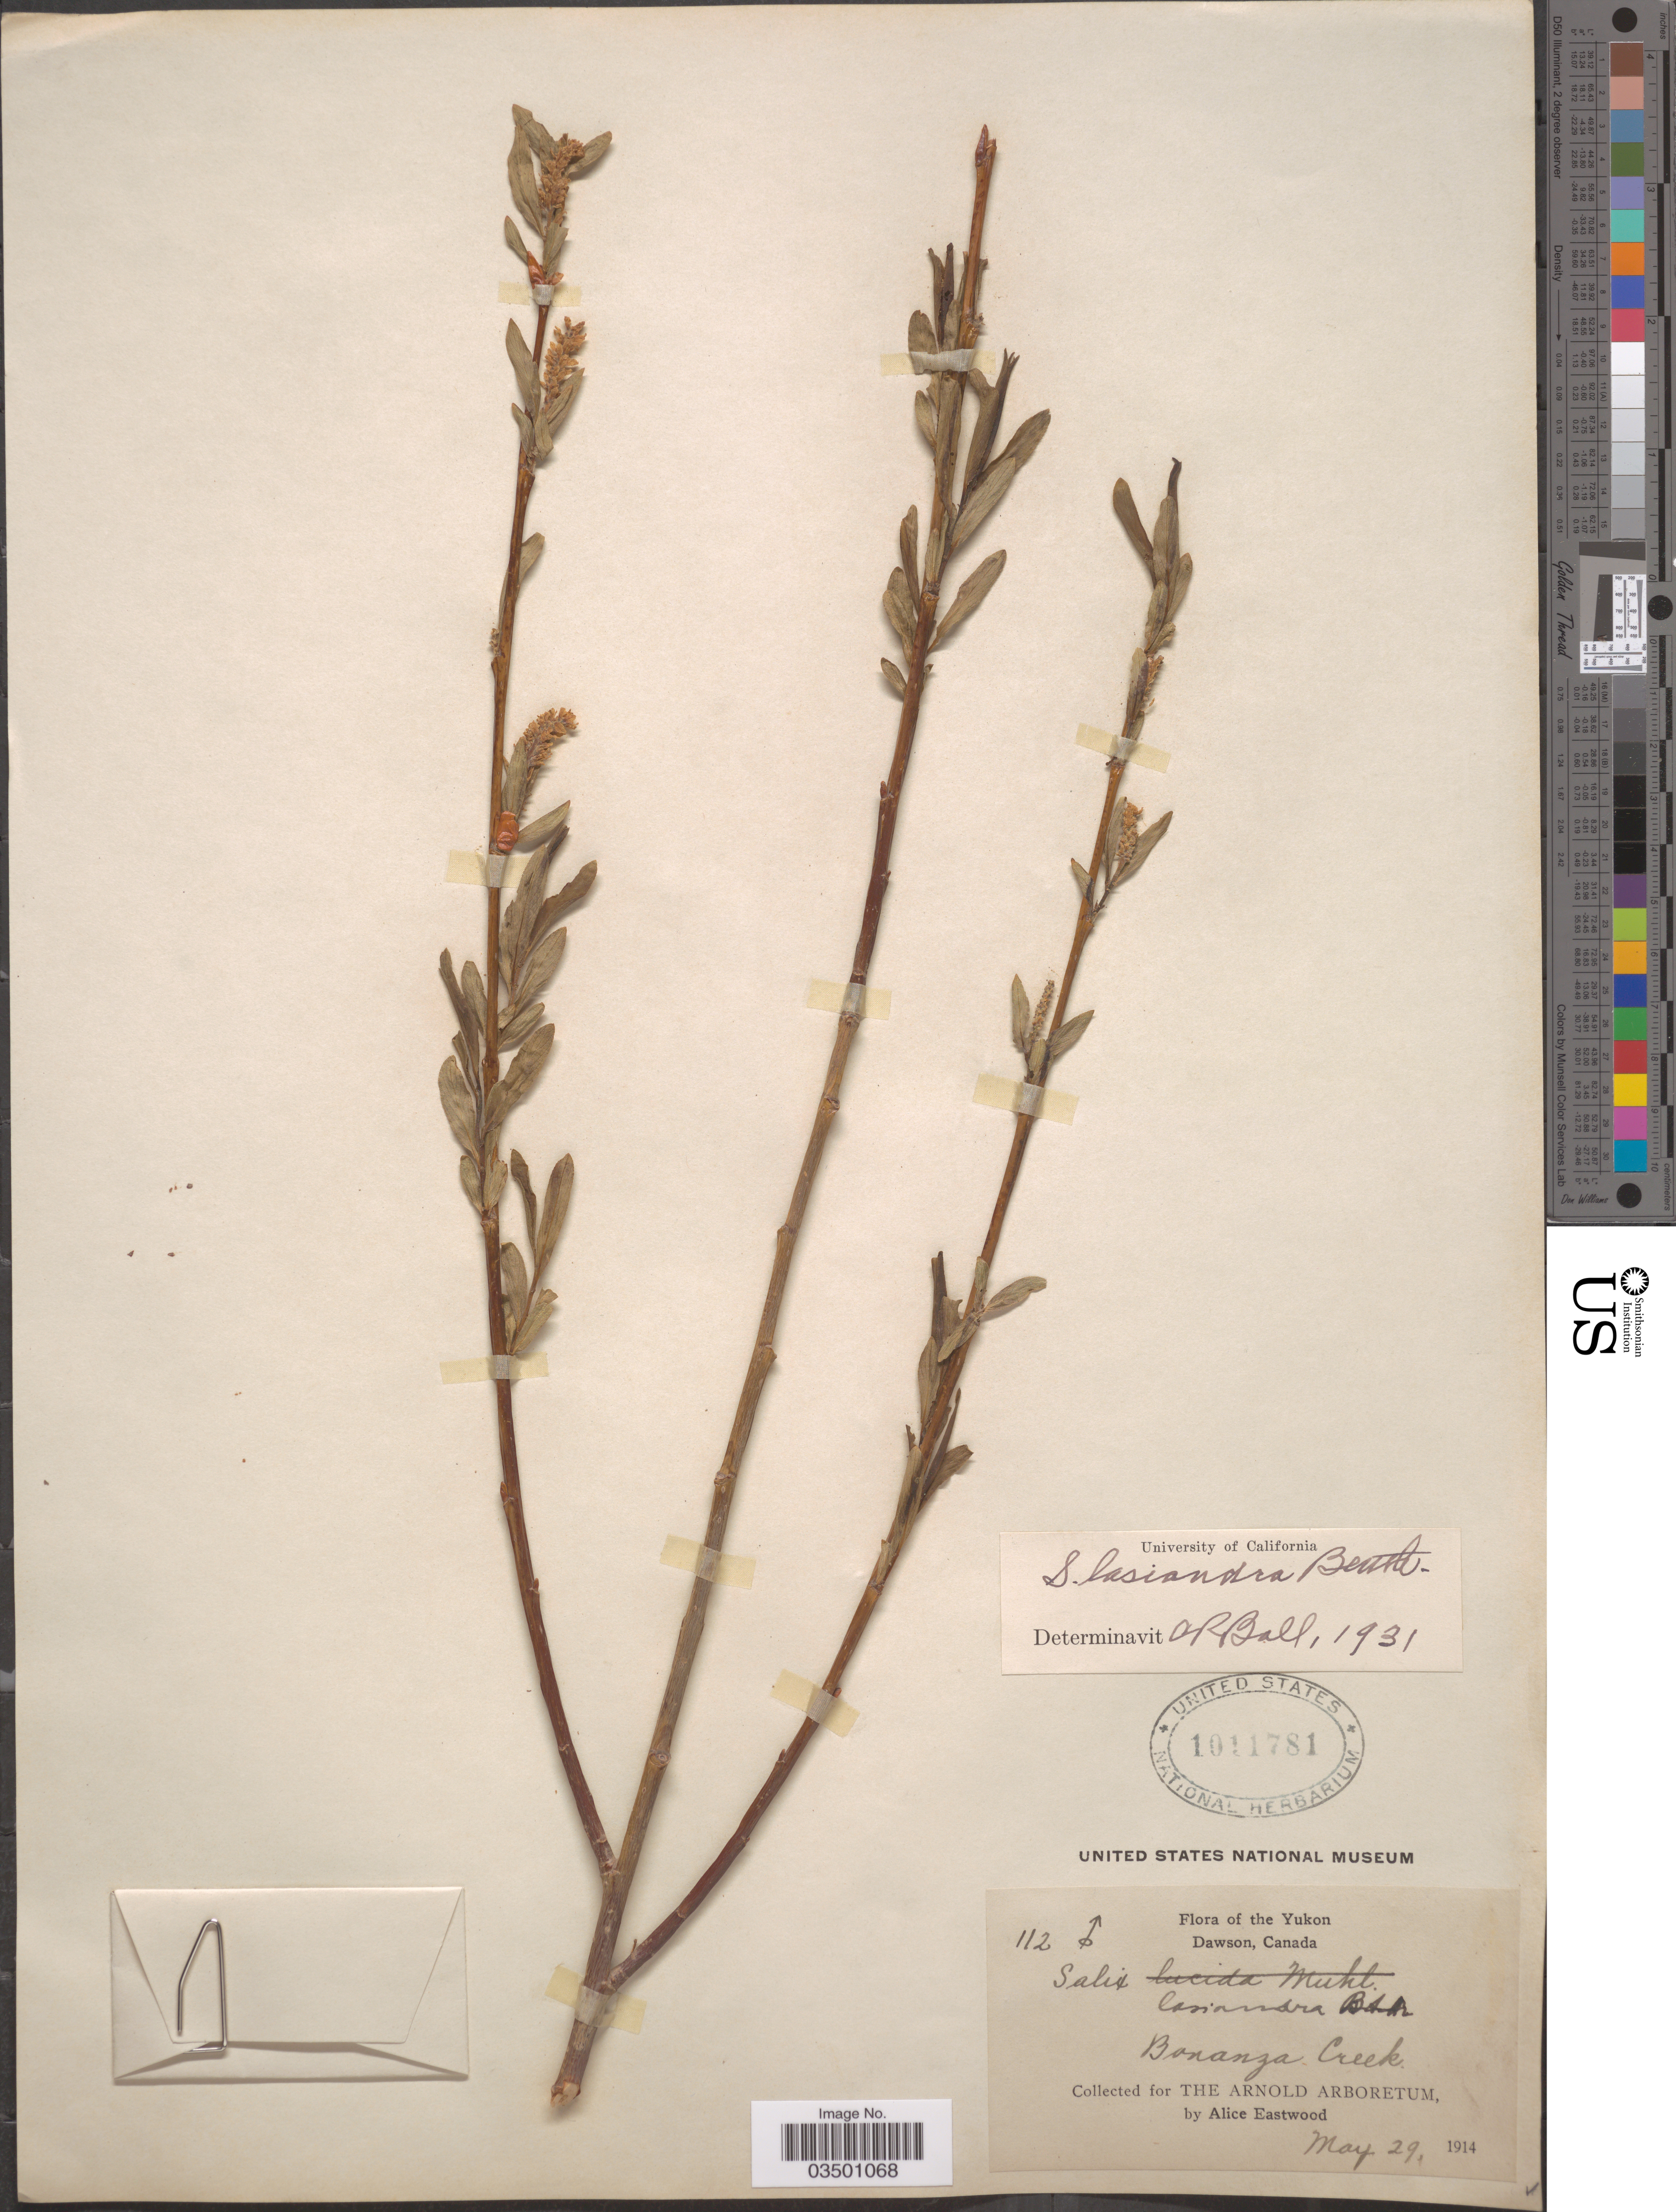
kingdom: Plantae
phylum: Tracheophyta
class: Magnoliopsida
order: Malpighiales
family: Salicaceae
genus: Salix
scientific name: Salix lasiandra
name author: Benth.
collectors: A. Eastwood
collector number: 112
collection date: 1914-05-29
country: Canada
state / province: Yukon Territory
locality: Yukon. Dawson. Bonanza Creek.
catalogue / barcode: US 1011781